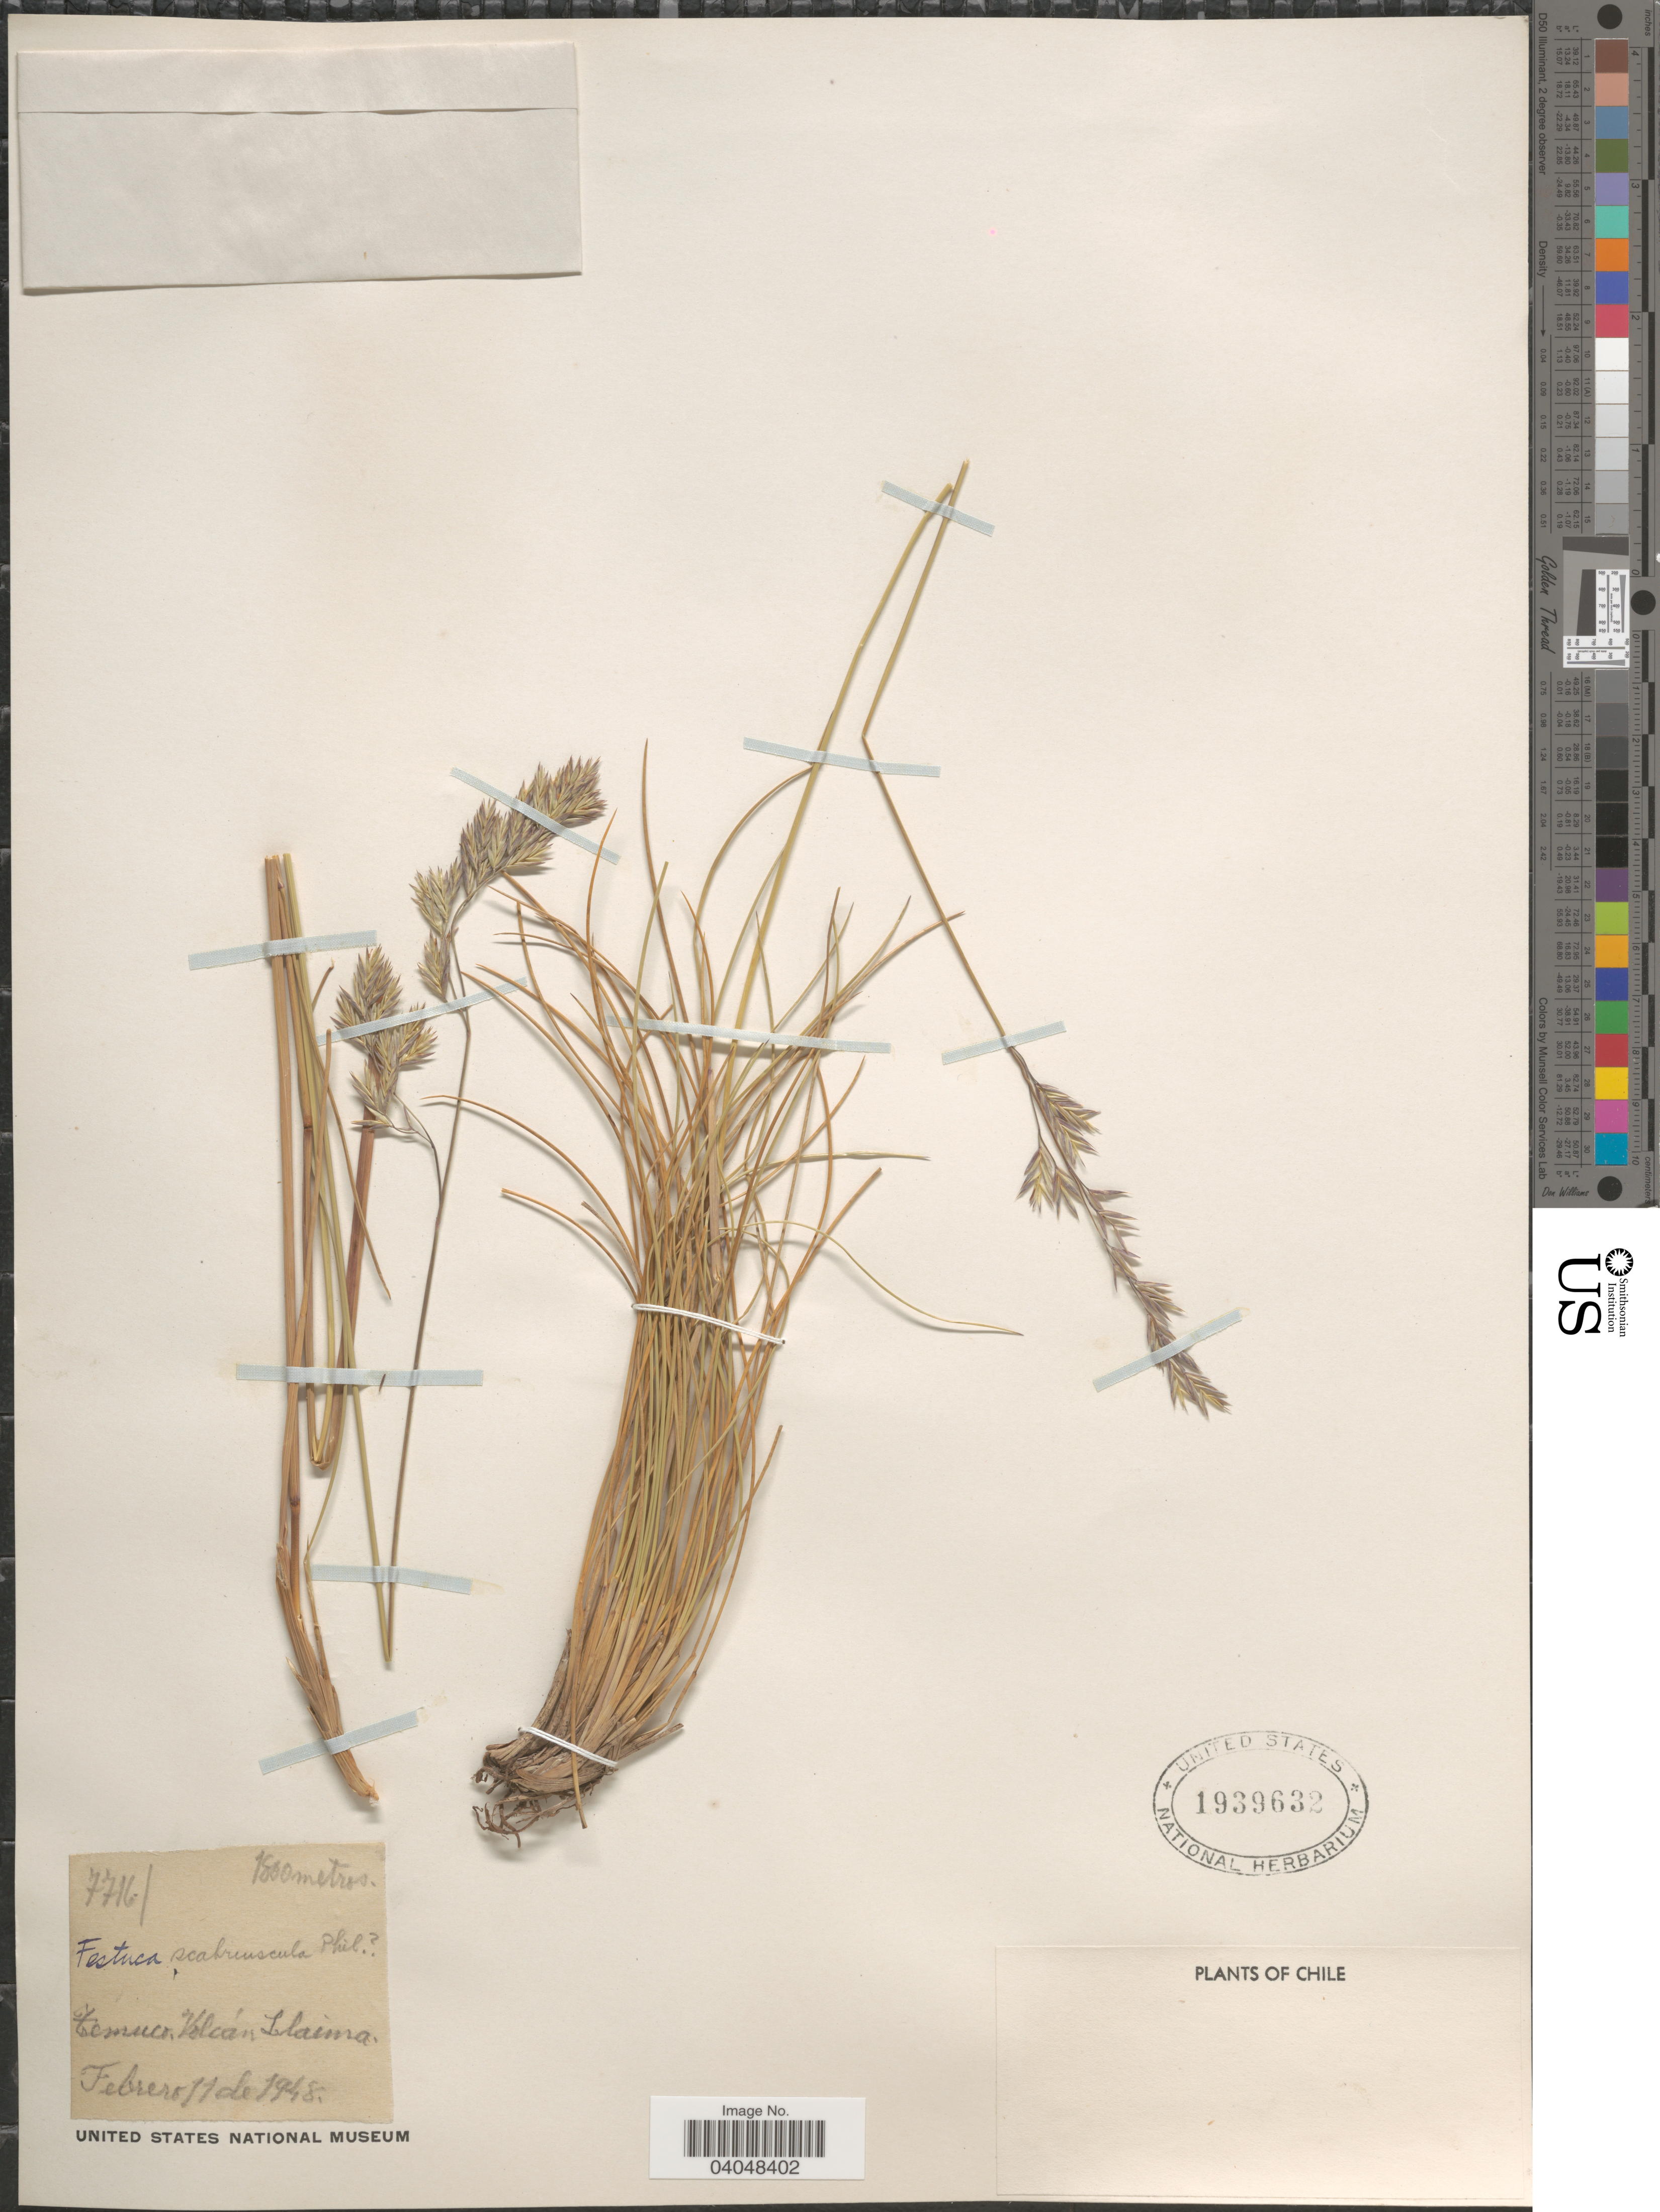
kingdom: Plantae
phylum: Tracheophyta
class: Liliopsida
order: Poales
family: Poaceae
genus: Festuca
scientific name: Festuca scabriuscula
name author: Phil.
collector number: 7716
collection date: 1948-02-11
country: Chile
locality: Temuco, Volcán Llaima.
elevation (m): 1800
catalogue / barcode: US 1939632